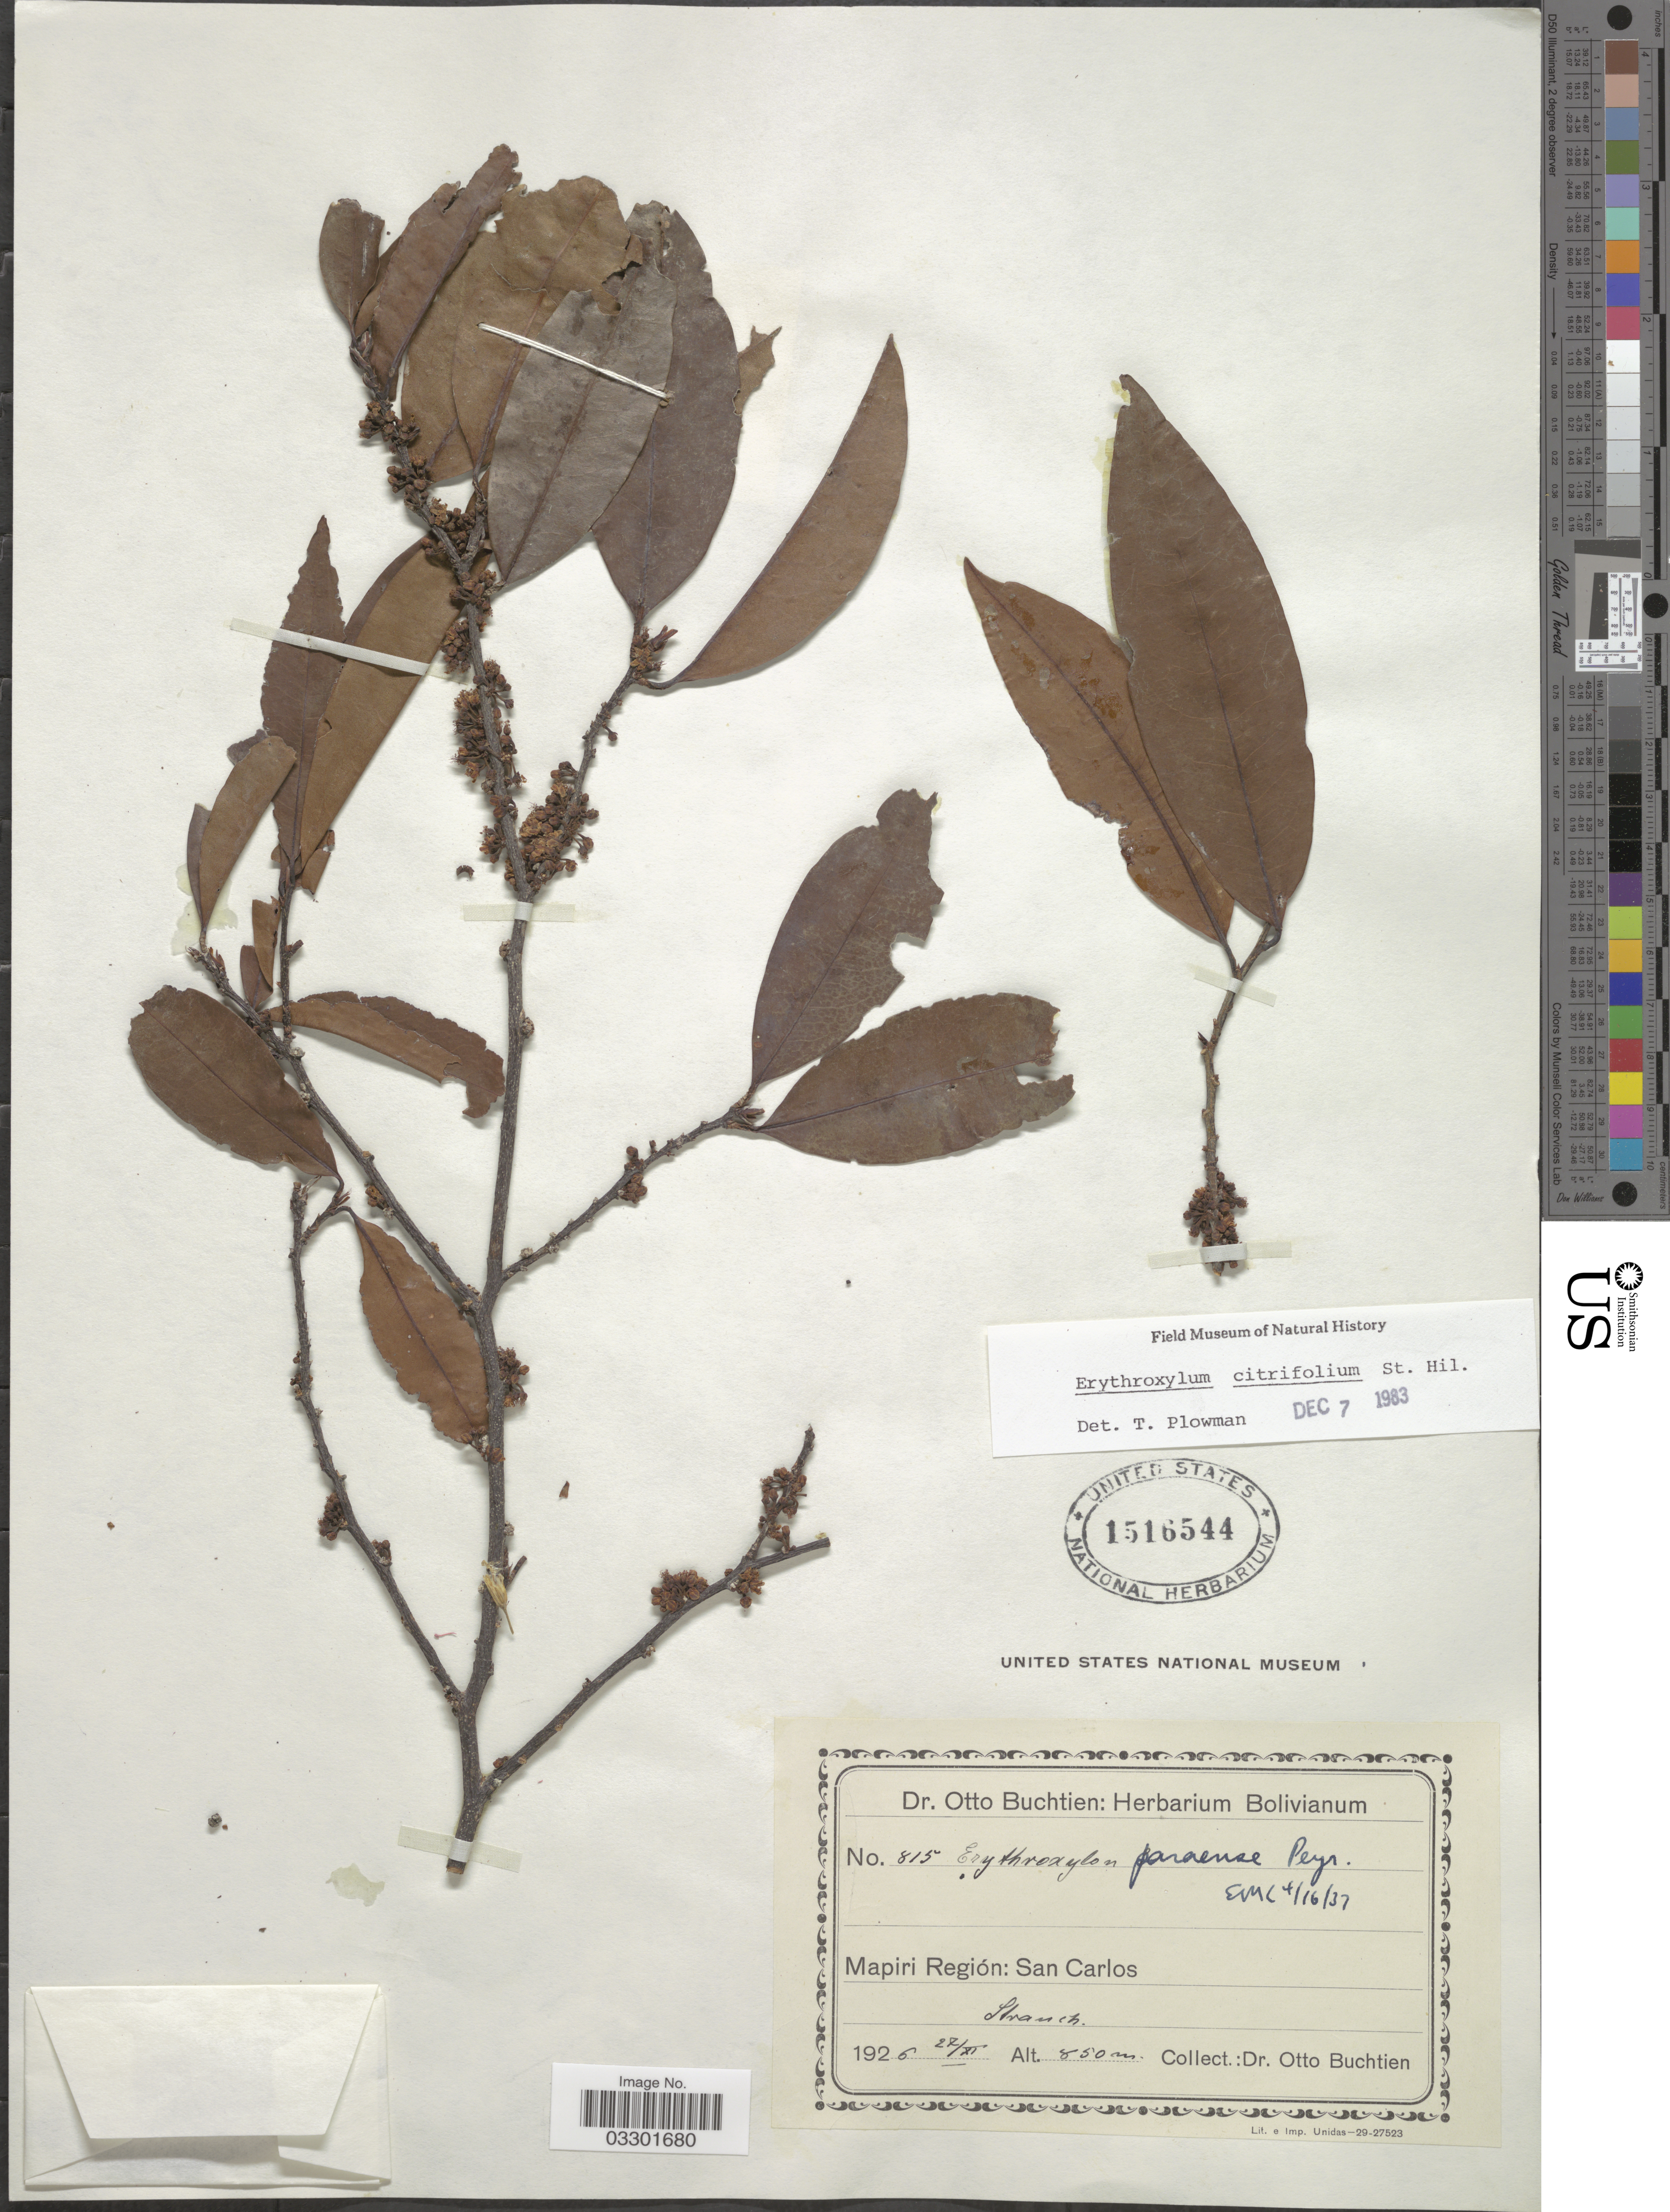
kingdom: Plantae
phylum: Tracheophyta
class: Magnoliopsida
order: Malpighiales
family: Erythroxylaceae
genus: Erythroxylum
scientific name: Erythroxylum citrifolium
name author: A. St.-Hil.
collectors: O. Buchtien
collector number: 815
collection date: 1926-11-27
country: Bolivia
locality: Mapiri Región: San Carlos.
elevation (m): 850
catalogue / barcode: US 1516544